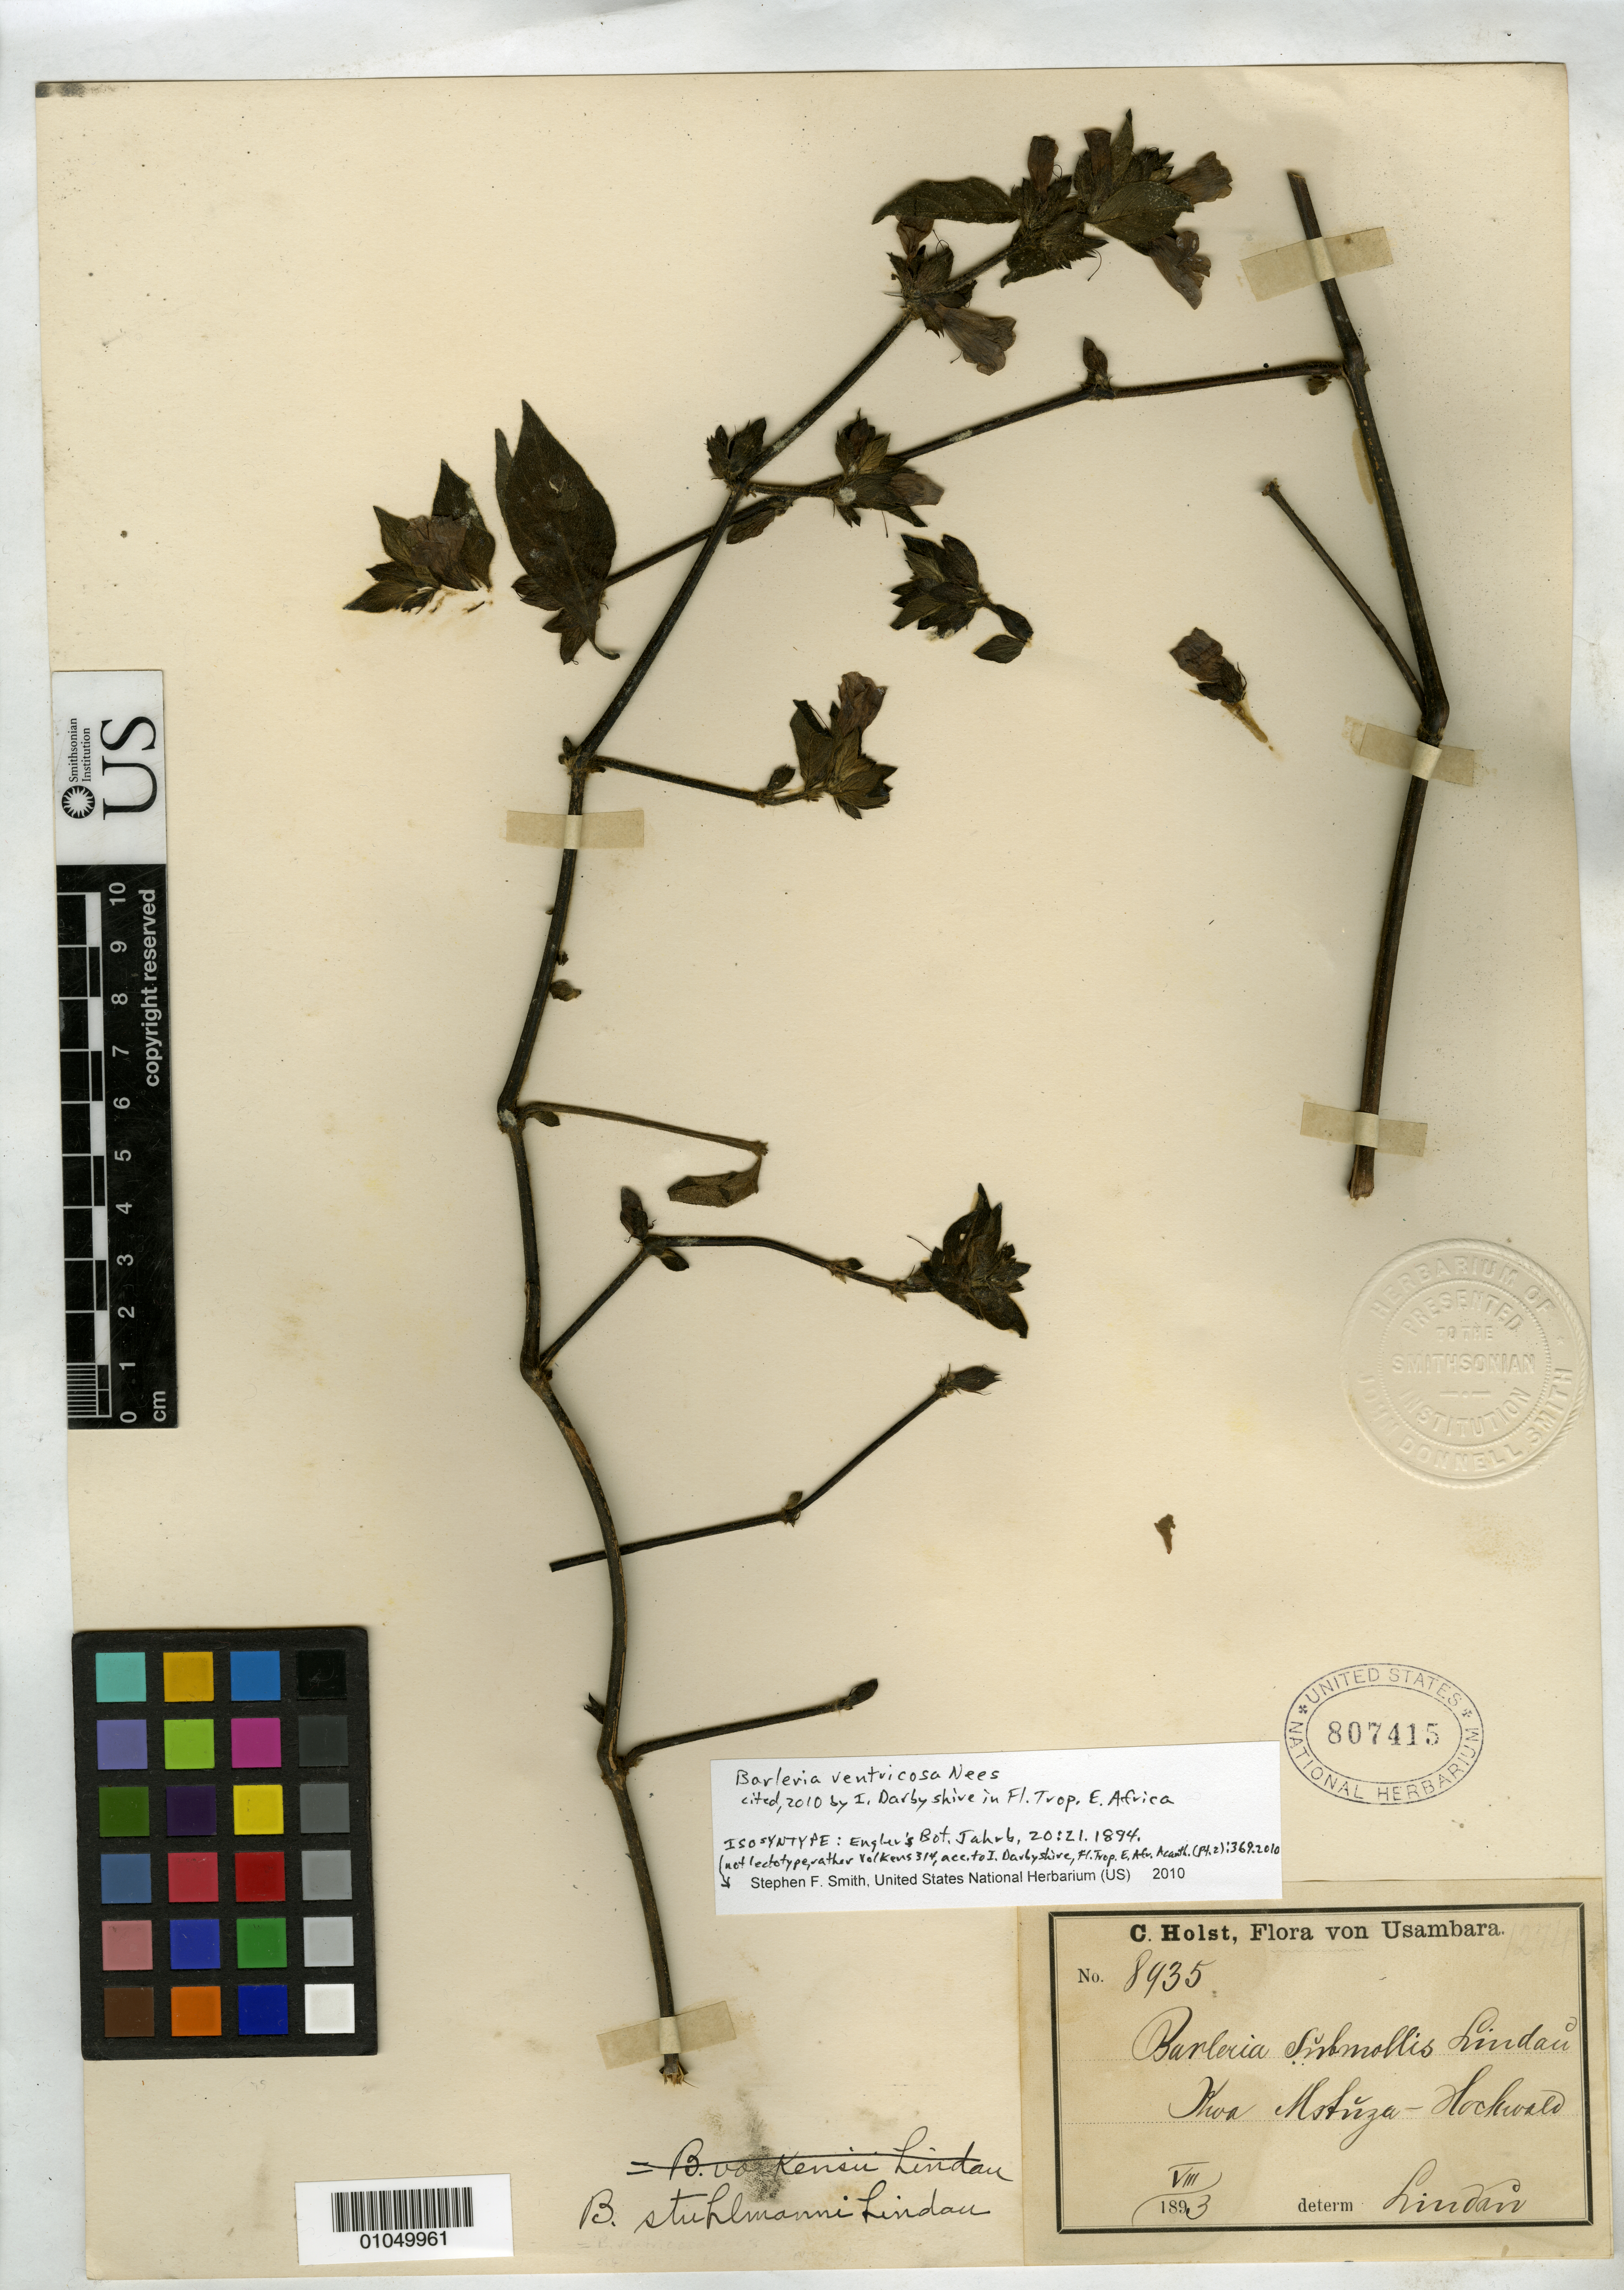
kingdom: Plantae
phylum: Tracheophyta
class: Magnoliopsida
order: Lamiales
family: Acanthaceae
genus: Barleria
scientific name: Barleria submollis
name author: Lindau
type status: Isosyntype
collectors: C. H. Holst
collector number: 8935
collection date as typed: Aug 1893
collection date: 1893-08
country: Tanzania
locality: Usambara, Kwa Mshuza-Hochwald.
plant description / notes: Currently accepted name as cited by I. Darbyshire in Fl. Trop. E. Africa (2010). Lectotype collection is Volkens 314 as designated by Darbyshire.; Specimen ex John Donnell Smith herbarium.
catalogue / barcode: US 807415